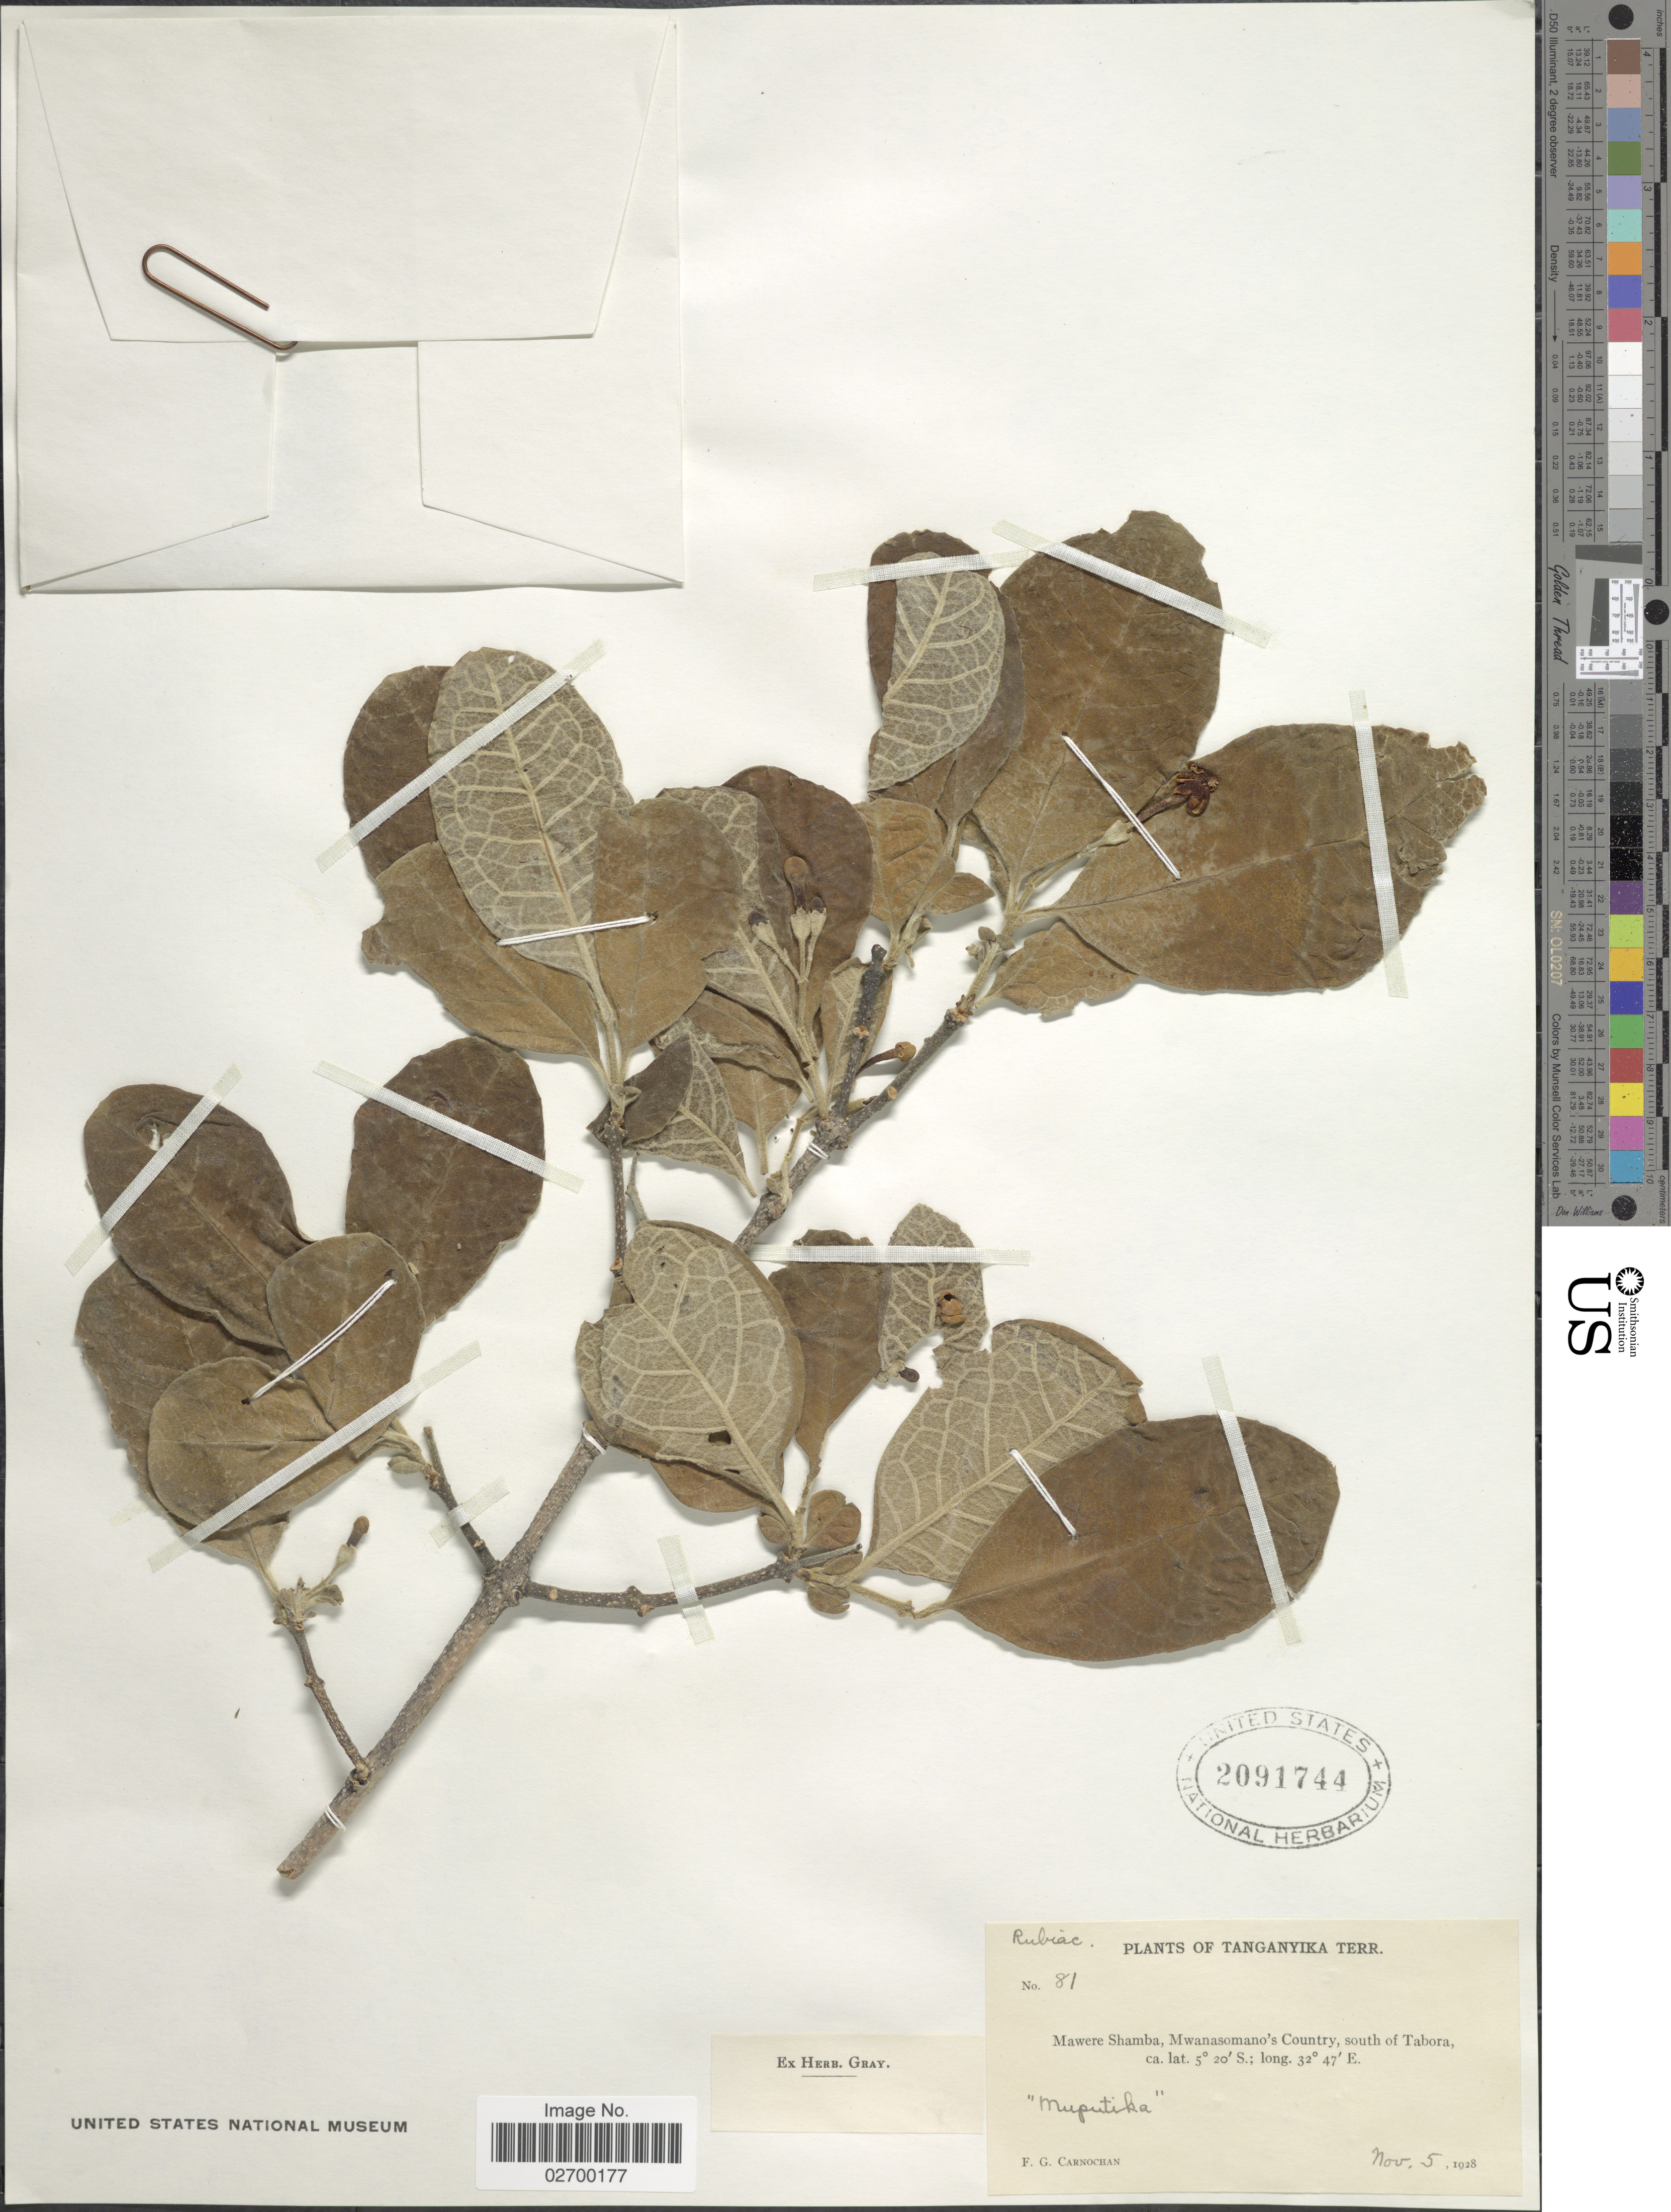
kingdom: Plantae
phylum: Tracheophyta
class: Magnoliopsida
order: Gentianales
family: Rubiaceae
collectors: F. Carnochan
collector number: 81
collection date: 1928-11-05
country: Tanzania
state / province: Tabora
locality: Tanganyika Terr. Mawere Shamba, Mwanasomano's Country, south of Tabora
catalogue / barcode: US 2091744